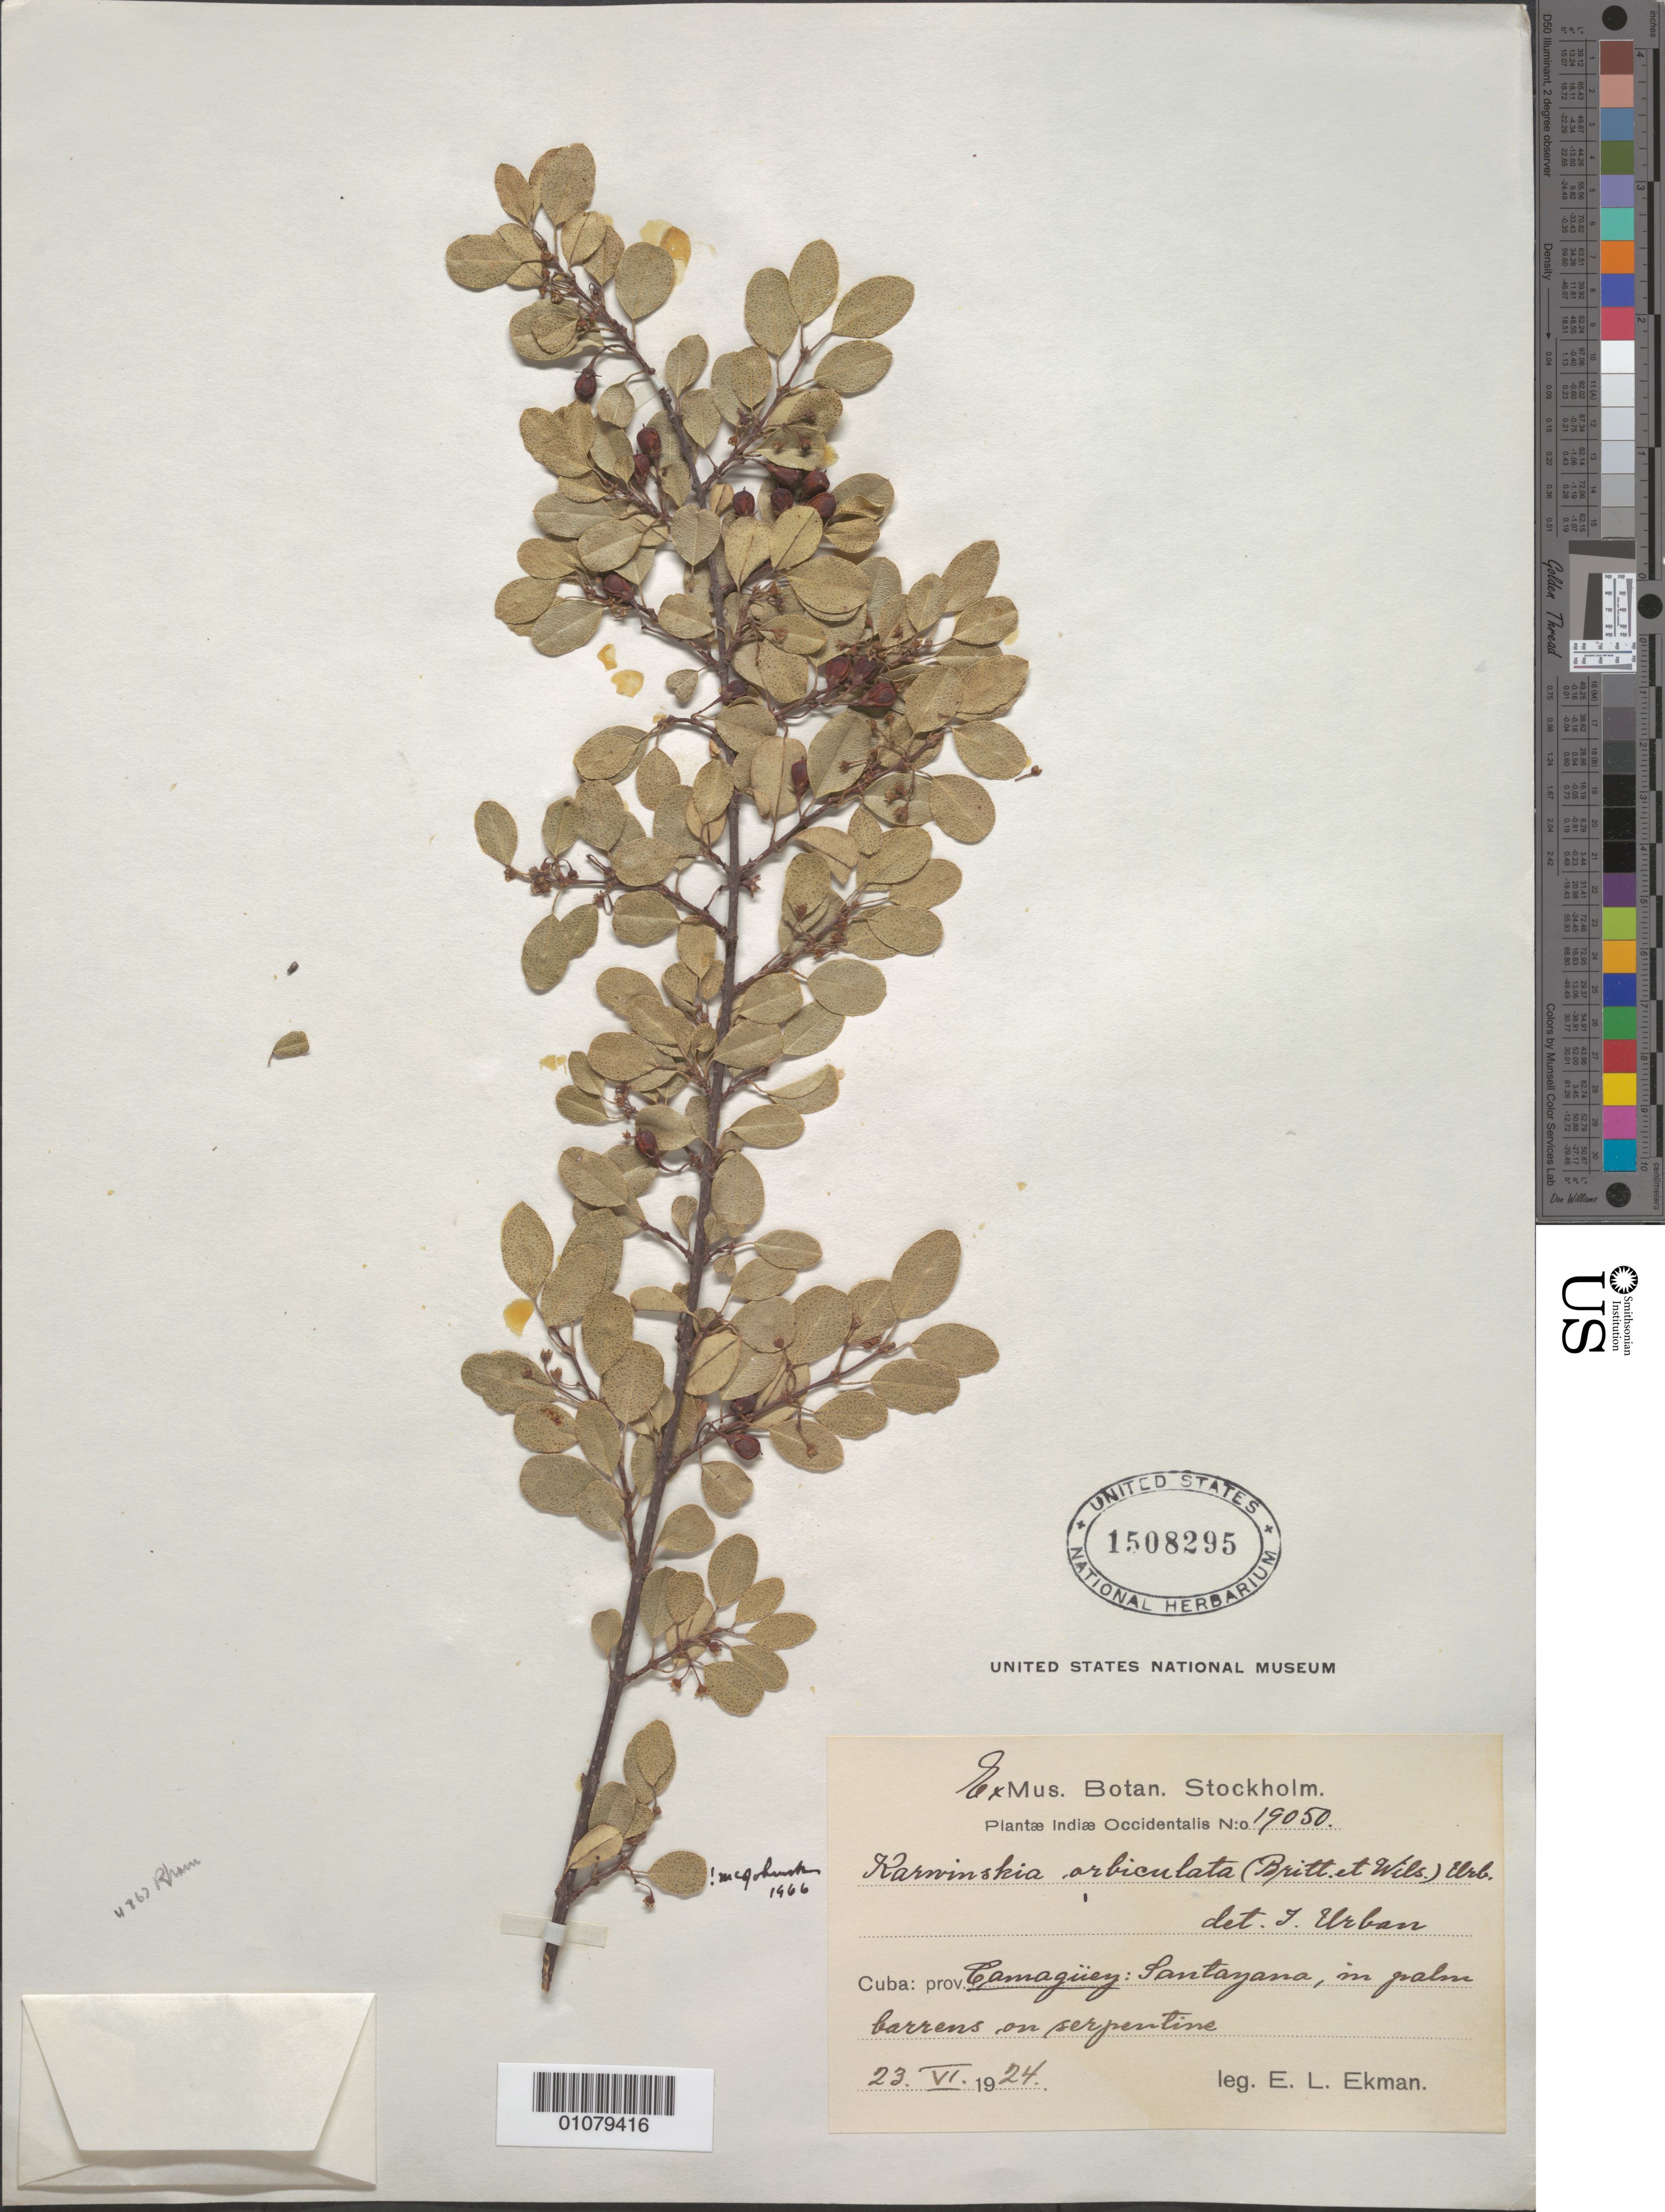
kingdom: Plantae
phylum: Tracheophyta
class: Magnoliopsida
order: Rosales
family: Rhamnaceae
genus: Karwinskia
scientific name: Karwinskia orbiculata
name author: (Britton & P. Wilson) Urb.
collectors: E. L. Ekman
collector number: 19050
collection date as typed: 23 Jun 1924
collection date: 1924-06-23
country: Cuba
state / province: Camagüey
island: Cuba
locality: Camaguey: Santayana, in palm barrens on serpentine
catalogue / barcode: US 1508295